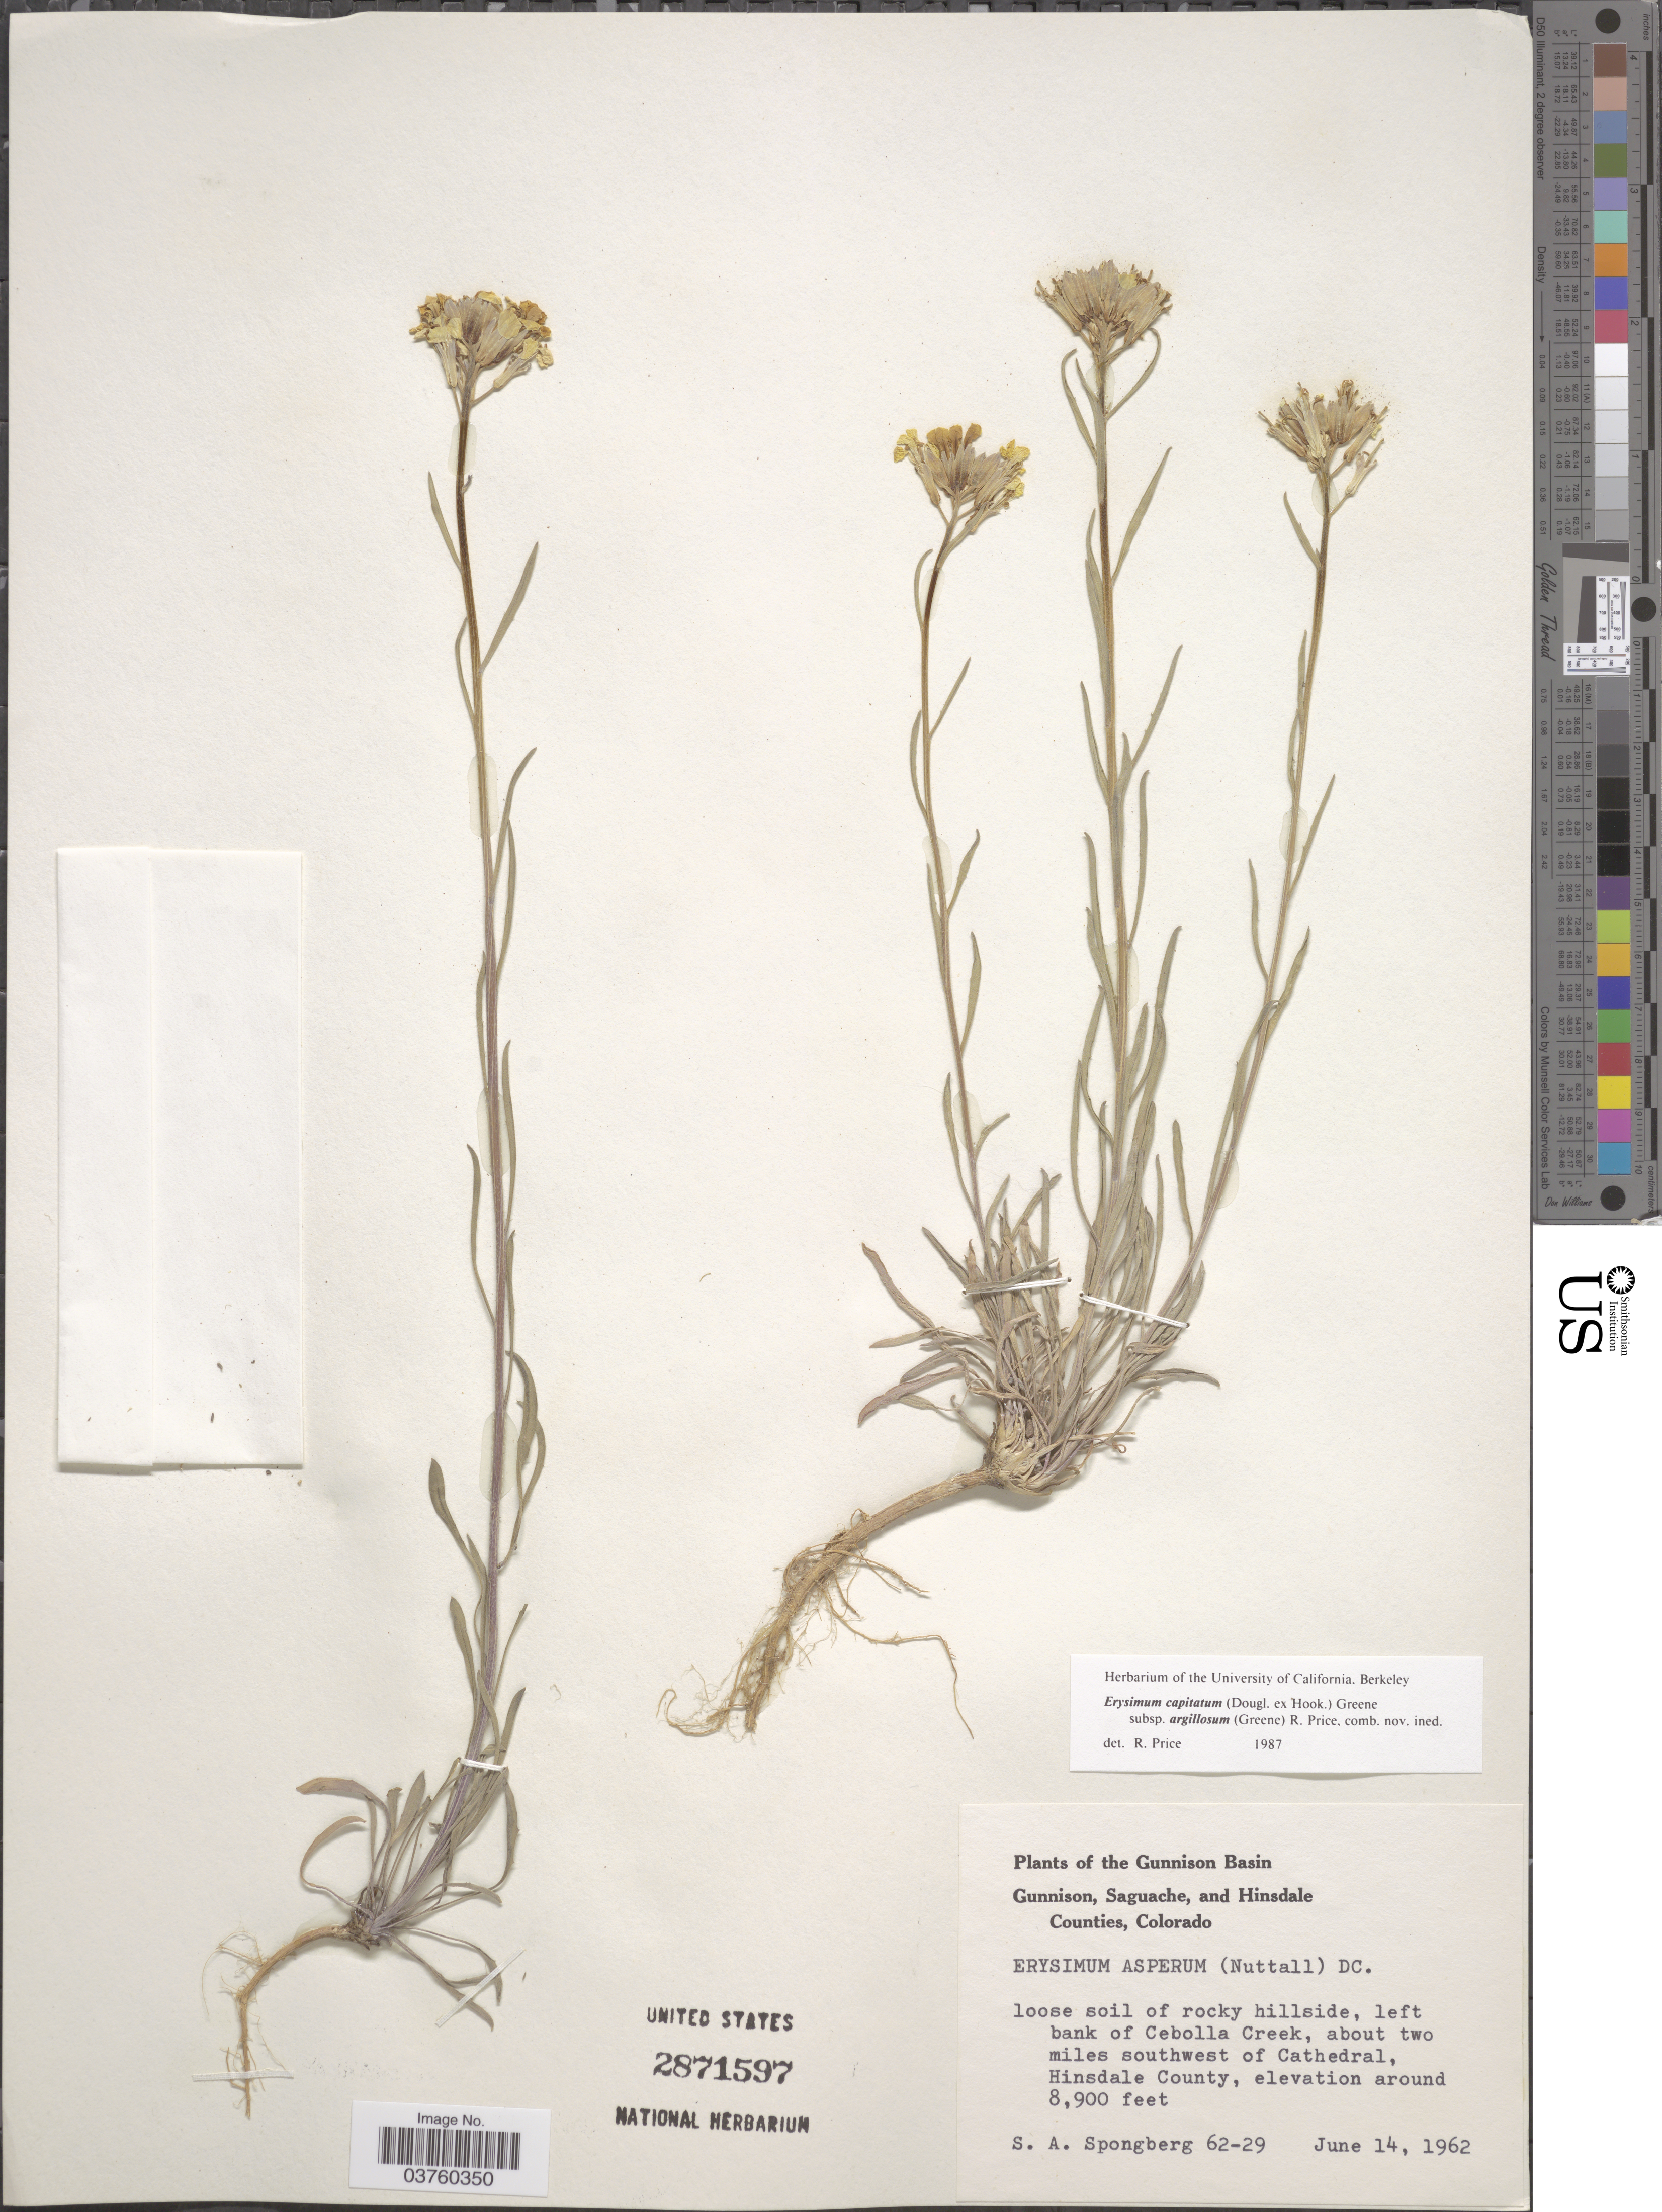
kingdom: Plantae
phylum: Tracheophyta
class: Magnoliopsida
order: Brassicales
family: Brassicaceae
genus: Erysimum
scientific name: Erysimum capitatum var. argillosum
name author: (Greene) R.J. Davis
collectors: S. A.Spongberg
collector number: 62-29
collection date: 1962-06-14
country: United States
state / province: Colorado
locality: The Gunnison Basin. Left bank of Cebolla Creek, about two miles southwest of Cathedral, Hinsdale County.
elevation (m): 2713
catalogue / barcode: US 2871597